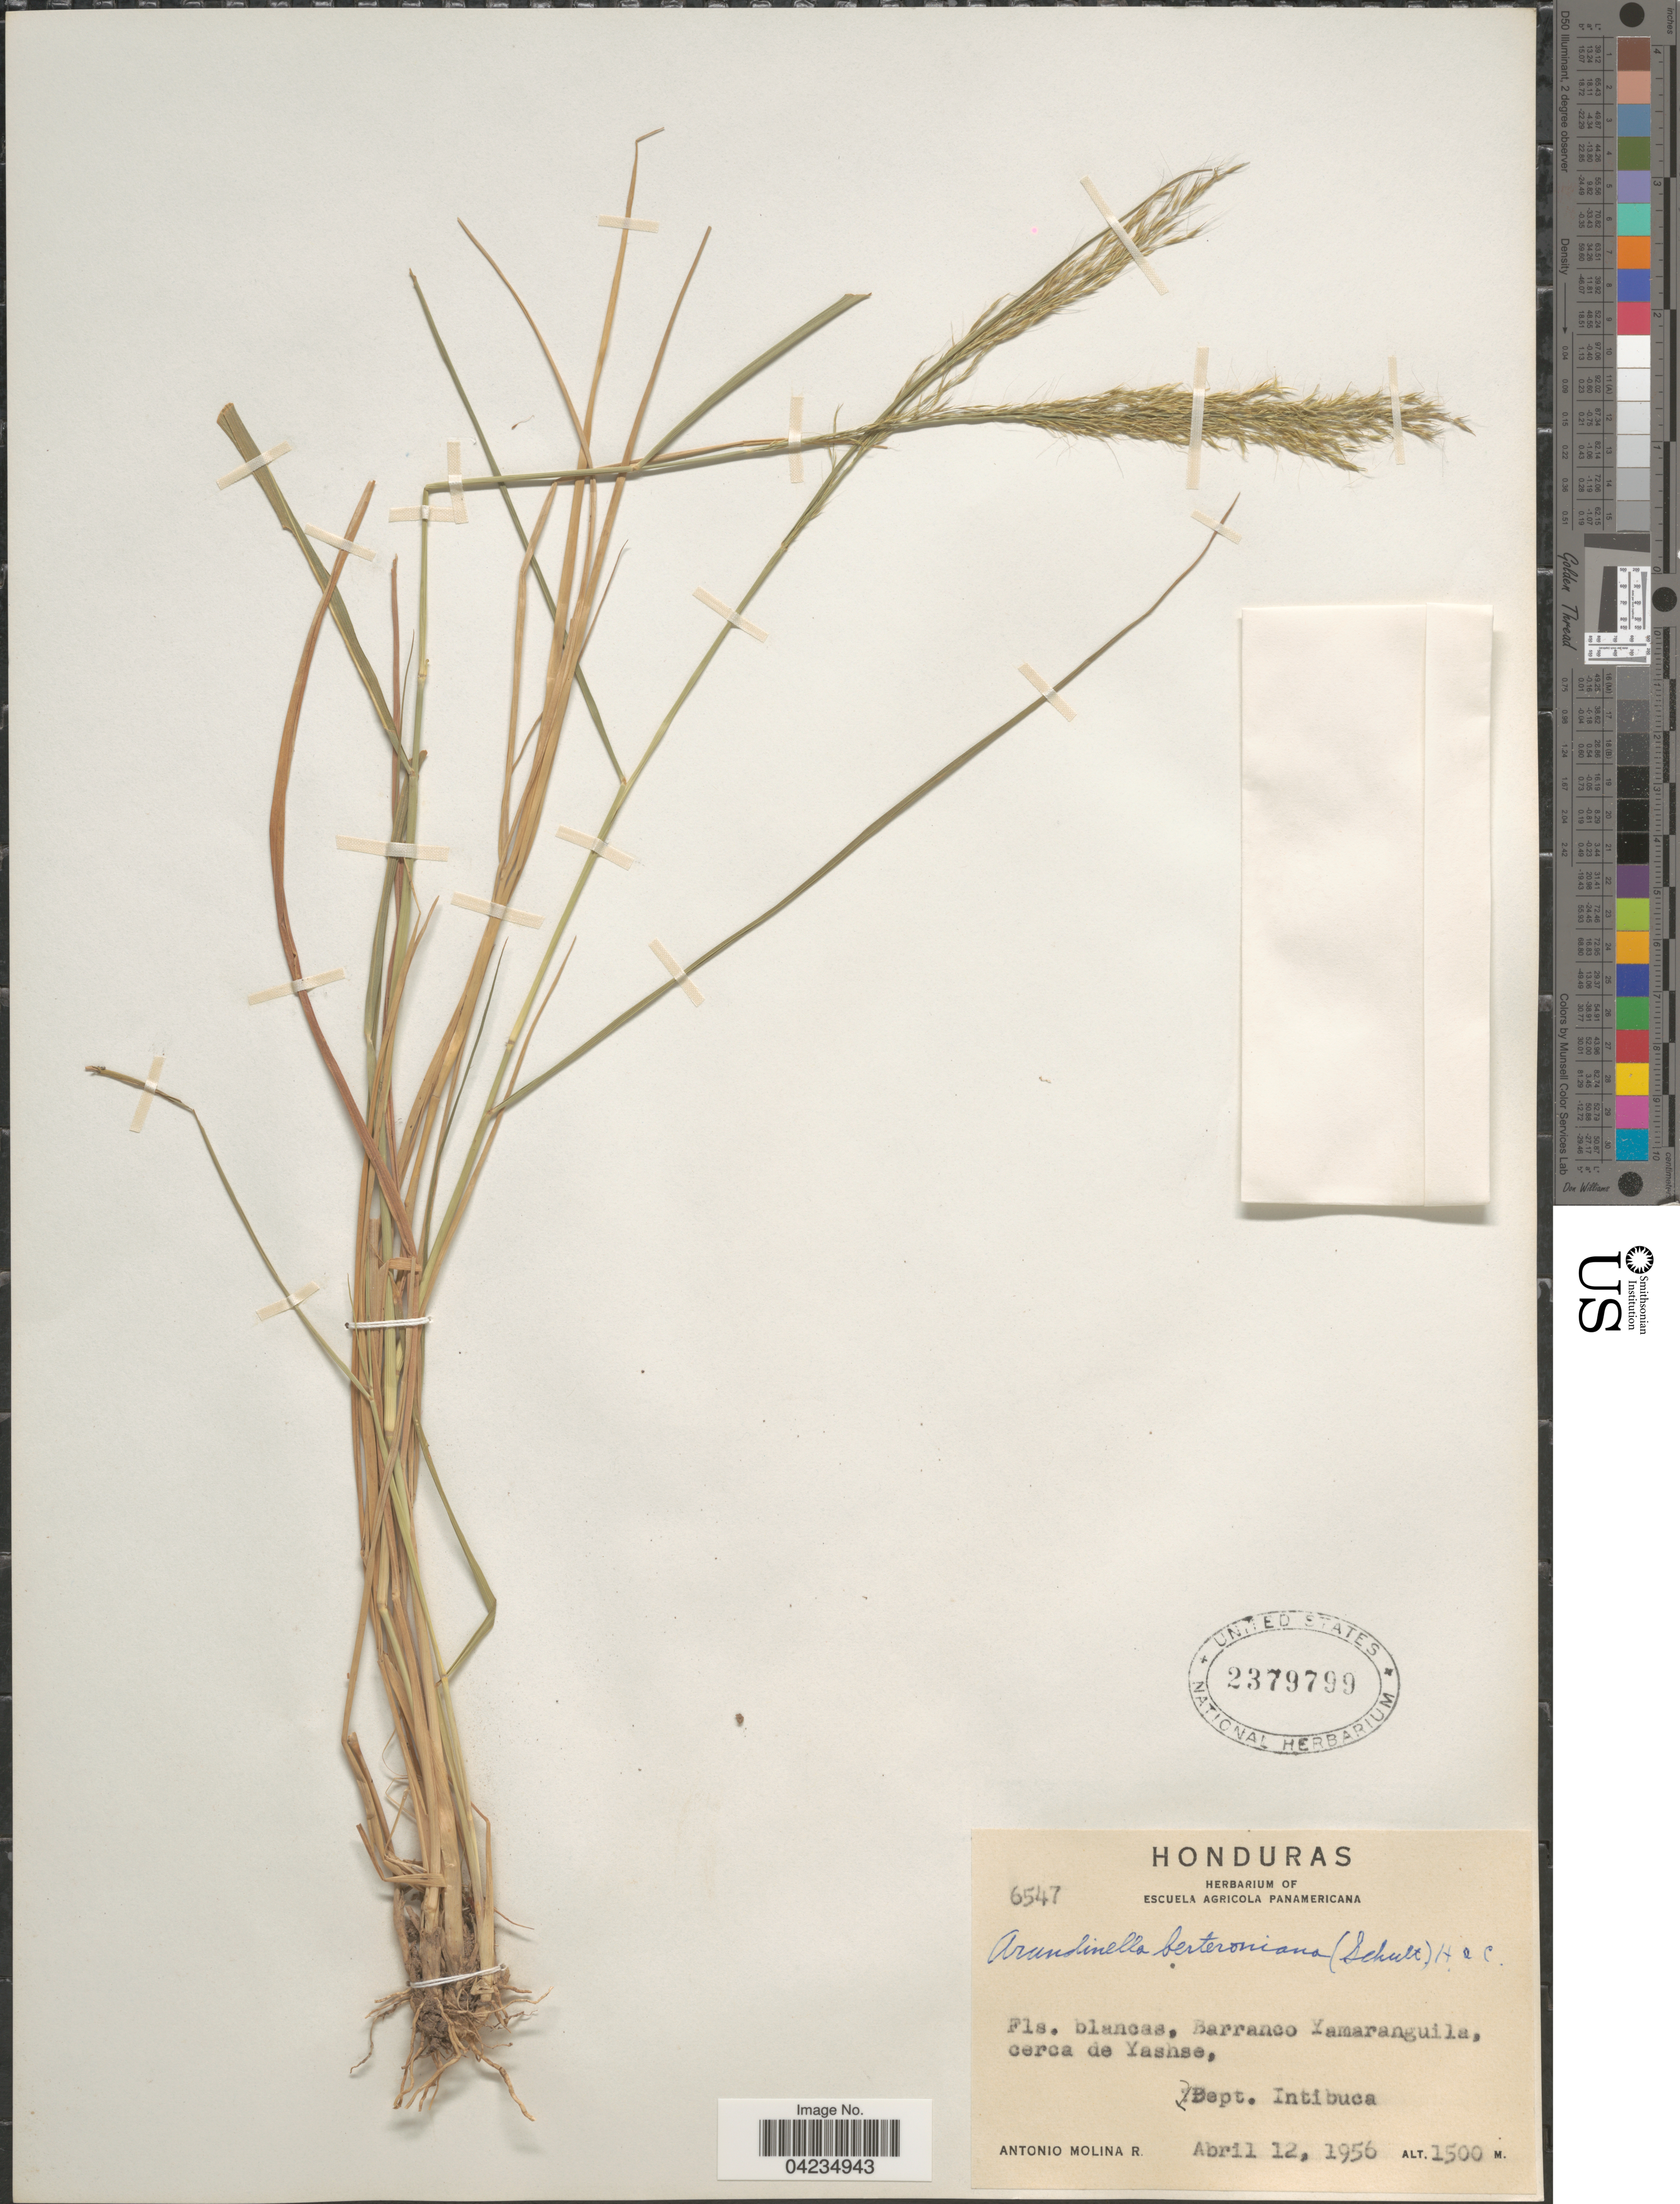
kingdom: Plantae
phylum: Tracheophyta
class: Liliopsida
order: Poales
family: Poaceae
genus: Arundinella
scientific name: Arundinella berteroniana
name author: (Schult.) Hitchc. & Chase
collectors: A. Molina R.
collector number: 6547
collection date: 1956-04-12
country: Honduras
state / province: Intibuca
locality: Barranco Yamaranguila, cerca de Yashse, Dept. Intibuca.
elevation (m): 1500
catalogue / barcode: US 2379799